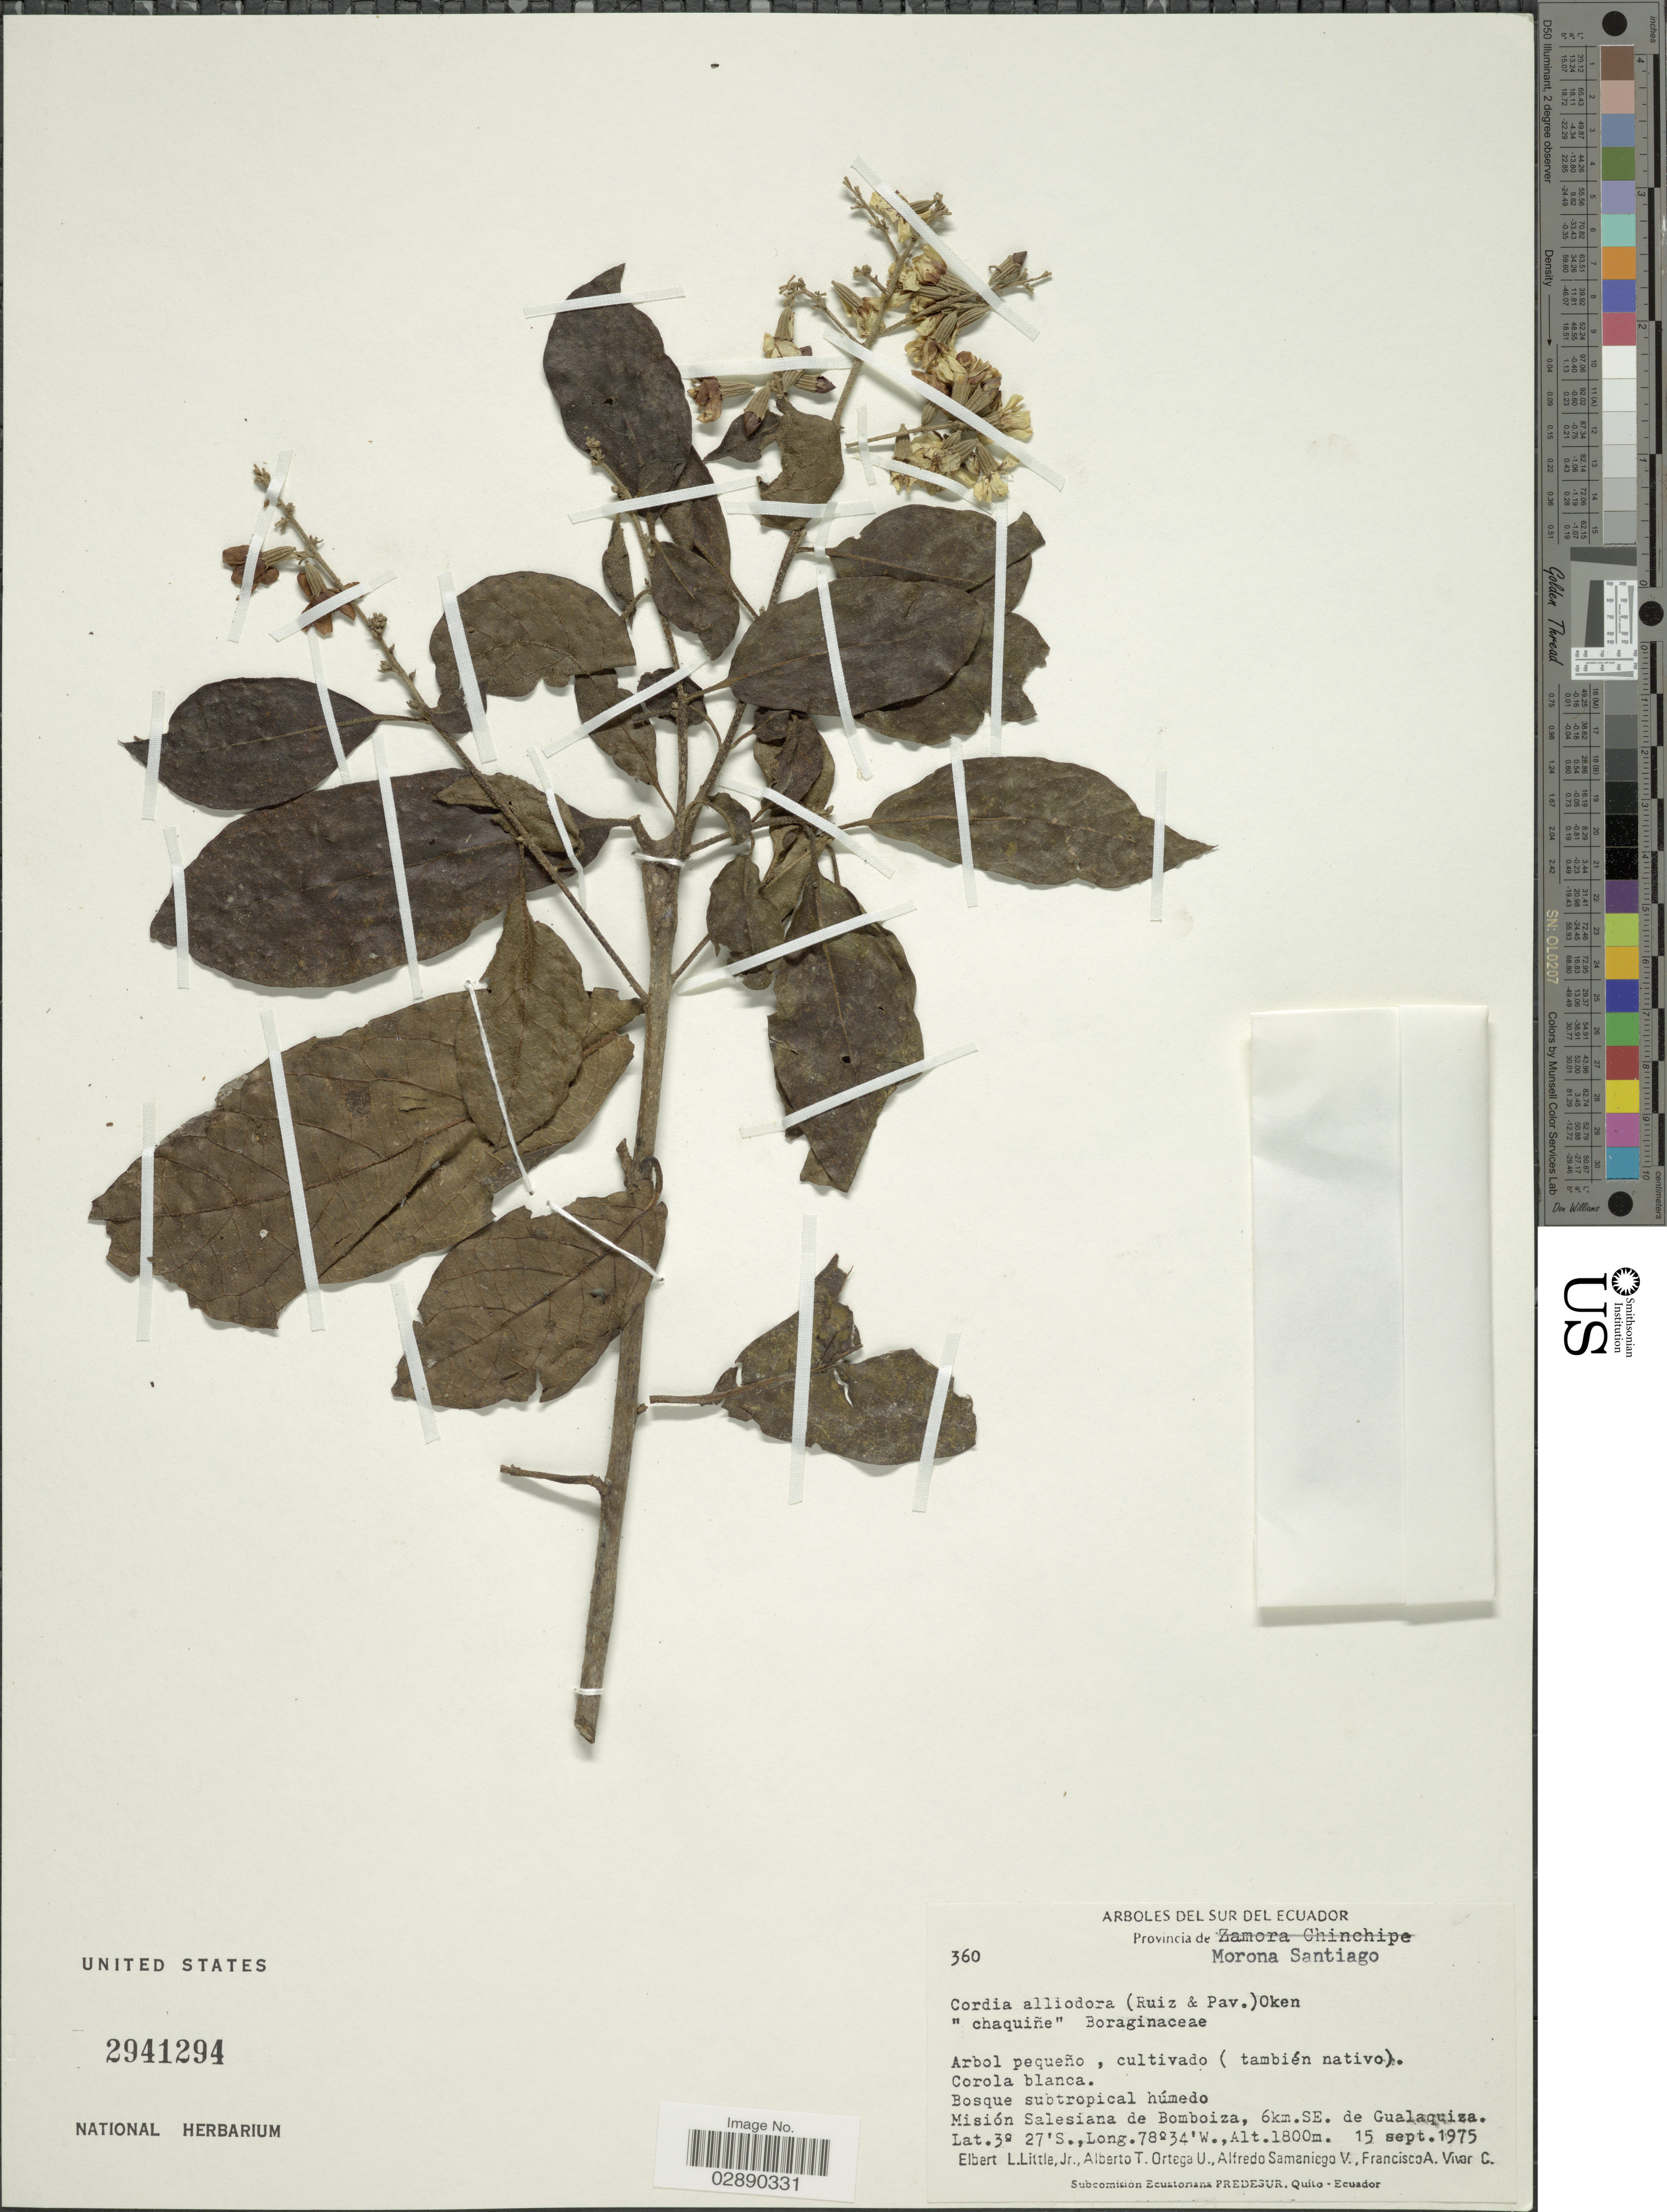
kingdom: Plantae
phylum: Tracheophyta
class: Magnoliopsida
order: Boraginales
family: Cordiaceae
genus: Cordia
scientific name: Cordia alliodora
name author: (Ruiz & Pav.) Oken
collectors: E. L. Little, A. T. Ortega U., A. V. Samaniego & F. A. Vivar C.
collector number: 360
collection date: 1975-09-15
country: Ecuador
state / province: Morona-Santiago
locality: Provincia de Morona-Santiago. Misión Salesiana de Bomboiza, 6km, SE. de Gualaquiza.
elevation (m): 1800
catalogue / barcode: US 2941294